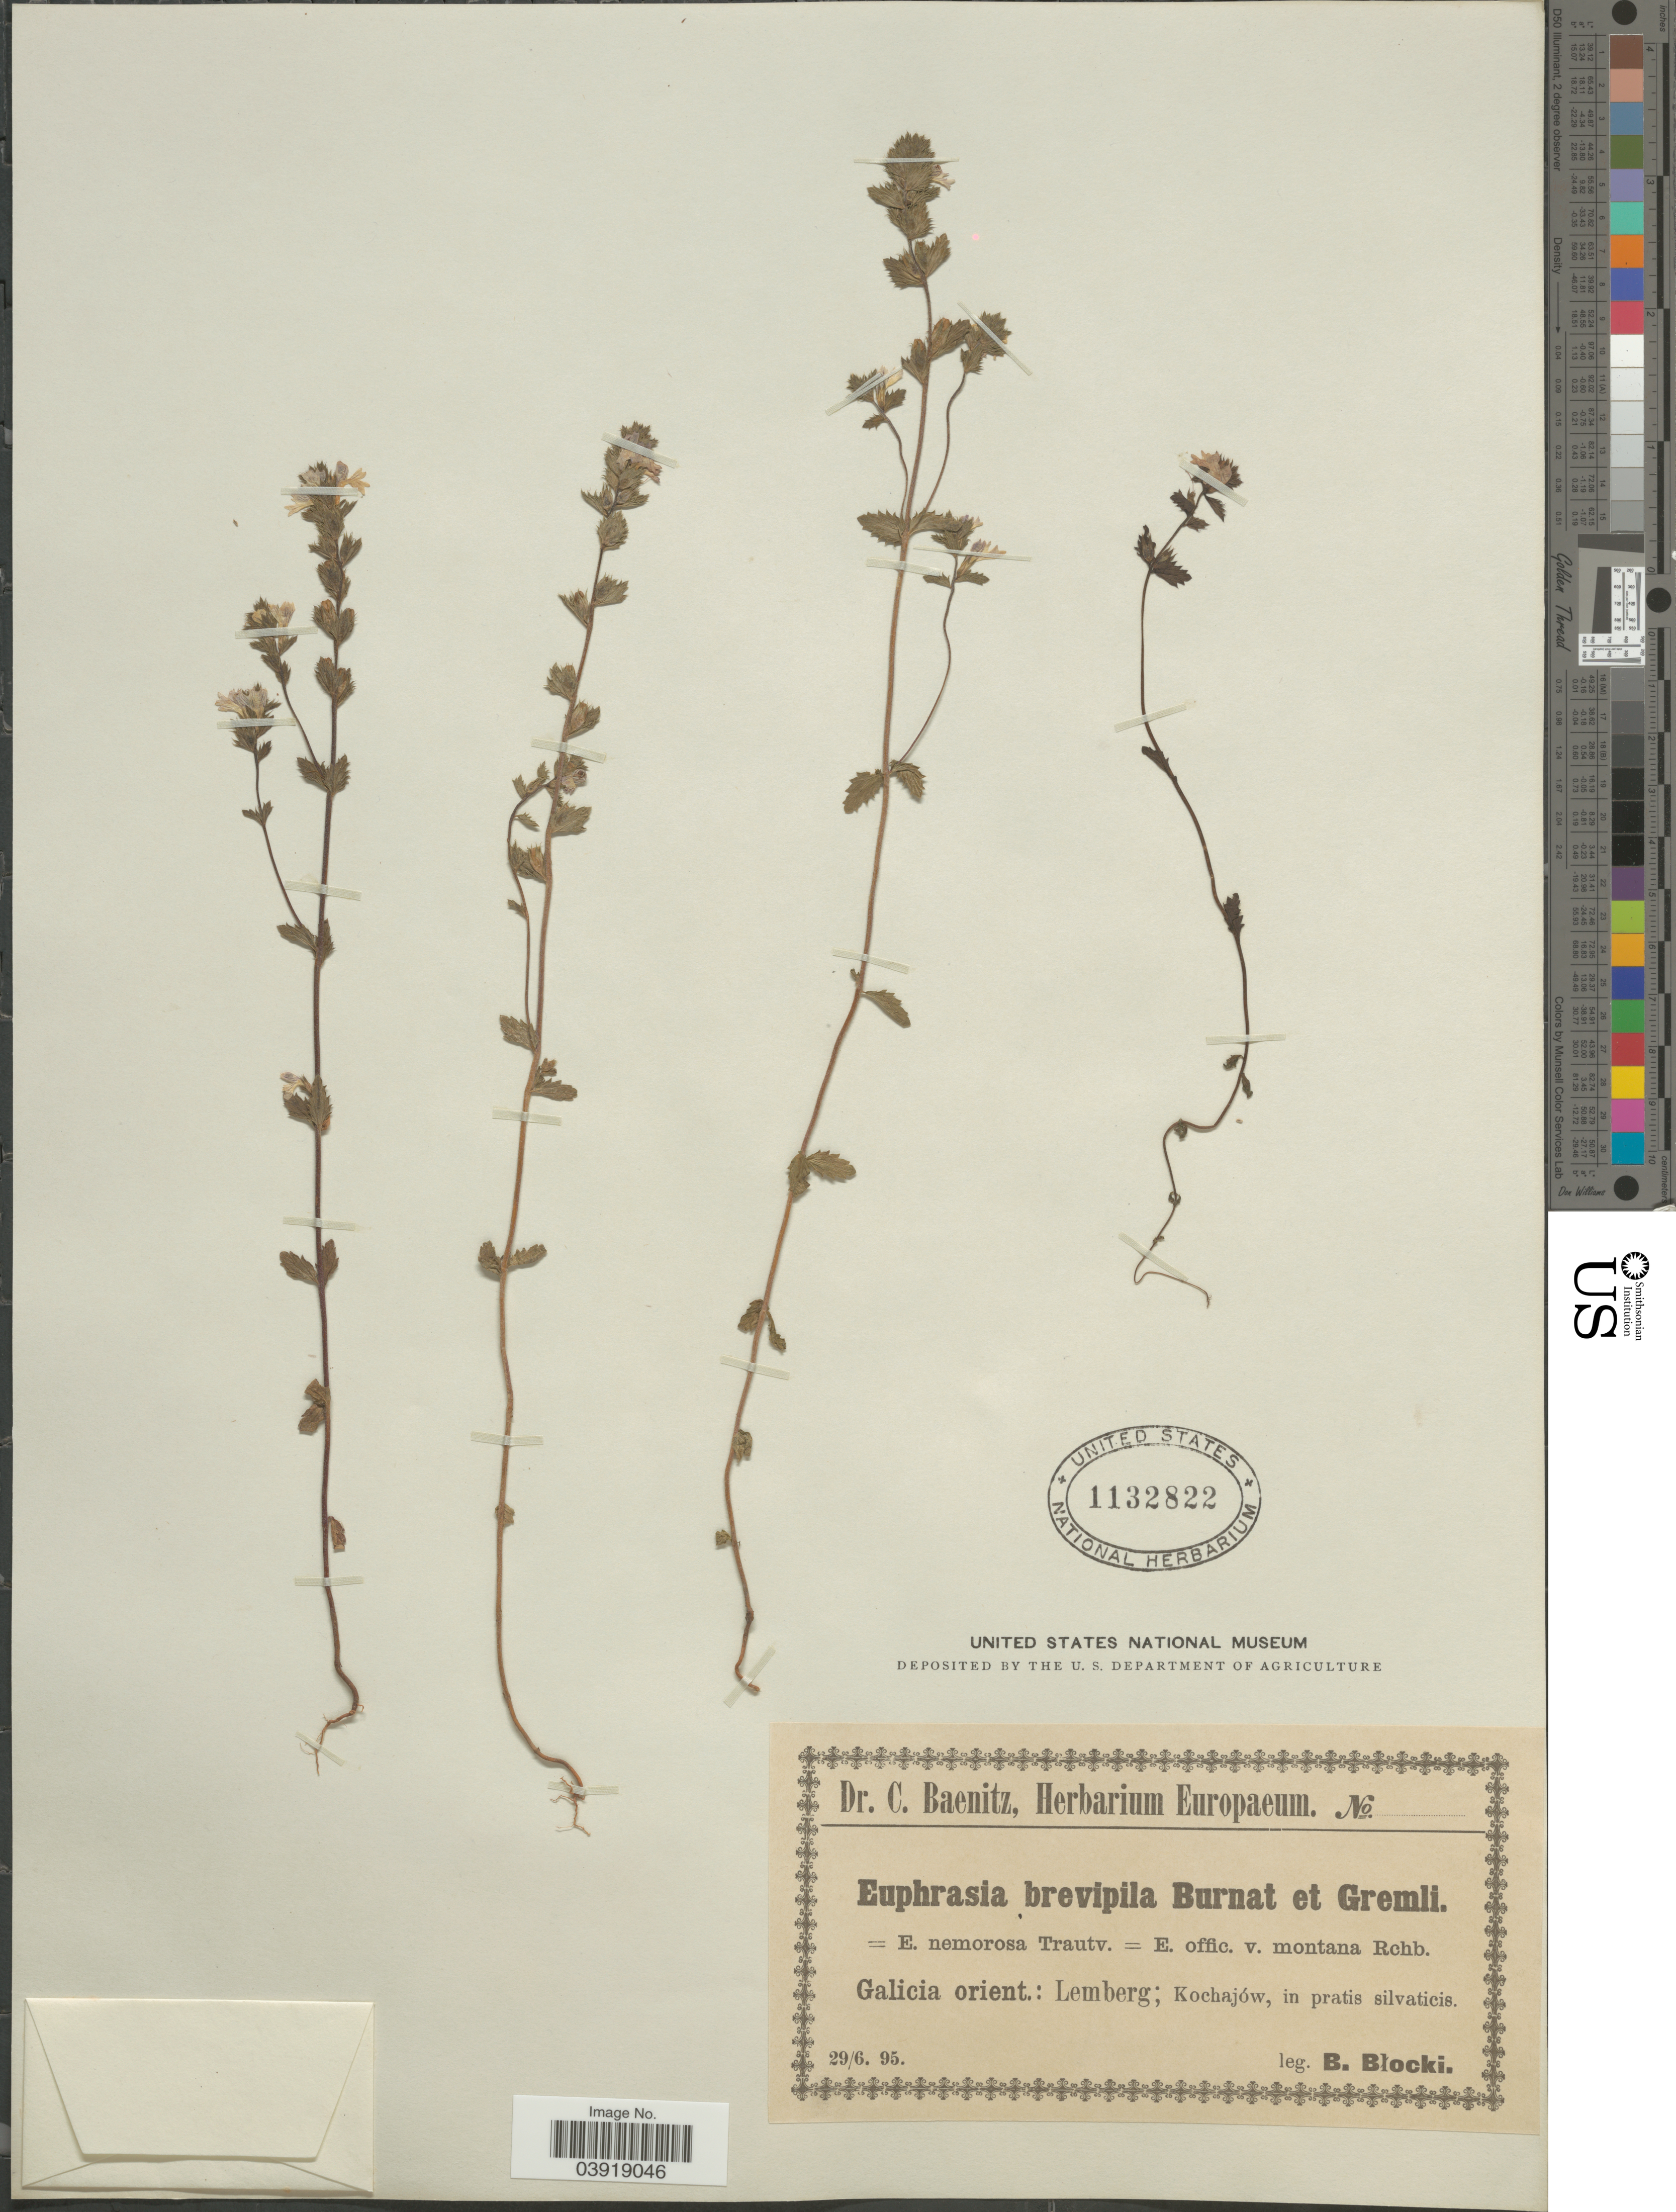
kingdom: Plantae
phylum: Tracheophyta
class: Magnoliopsida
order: Lamiales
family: Orobanchaceae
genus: Euphrasia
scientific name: Euphrasia brevipila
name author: Burn. & Gremli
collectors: B. Blocki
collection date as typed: Transcribed d/m/y: 29/6/95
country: Spain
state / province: Galicia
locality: Galicia orient.: Lemberg; Kochajów, in pratis silvaticis.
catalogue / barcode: US 1132822